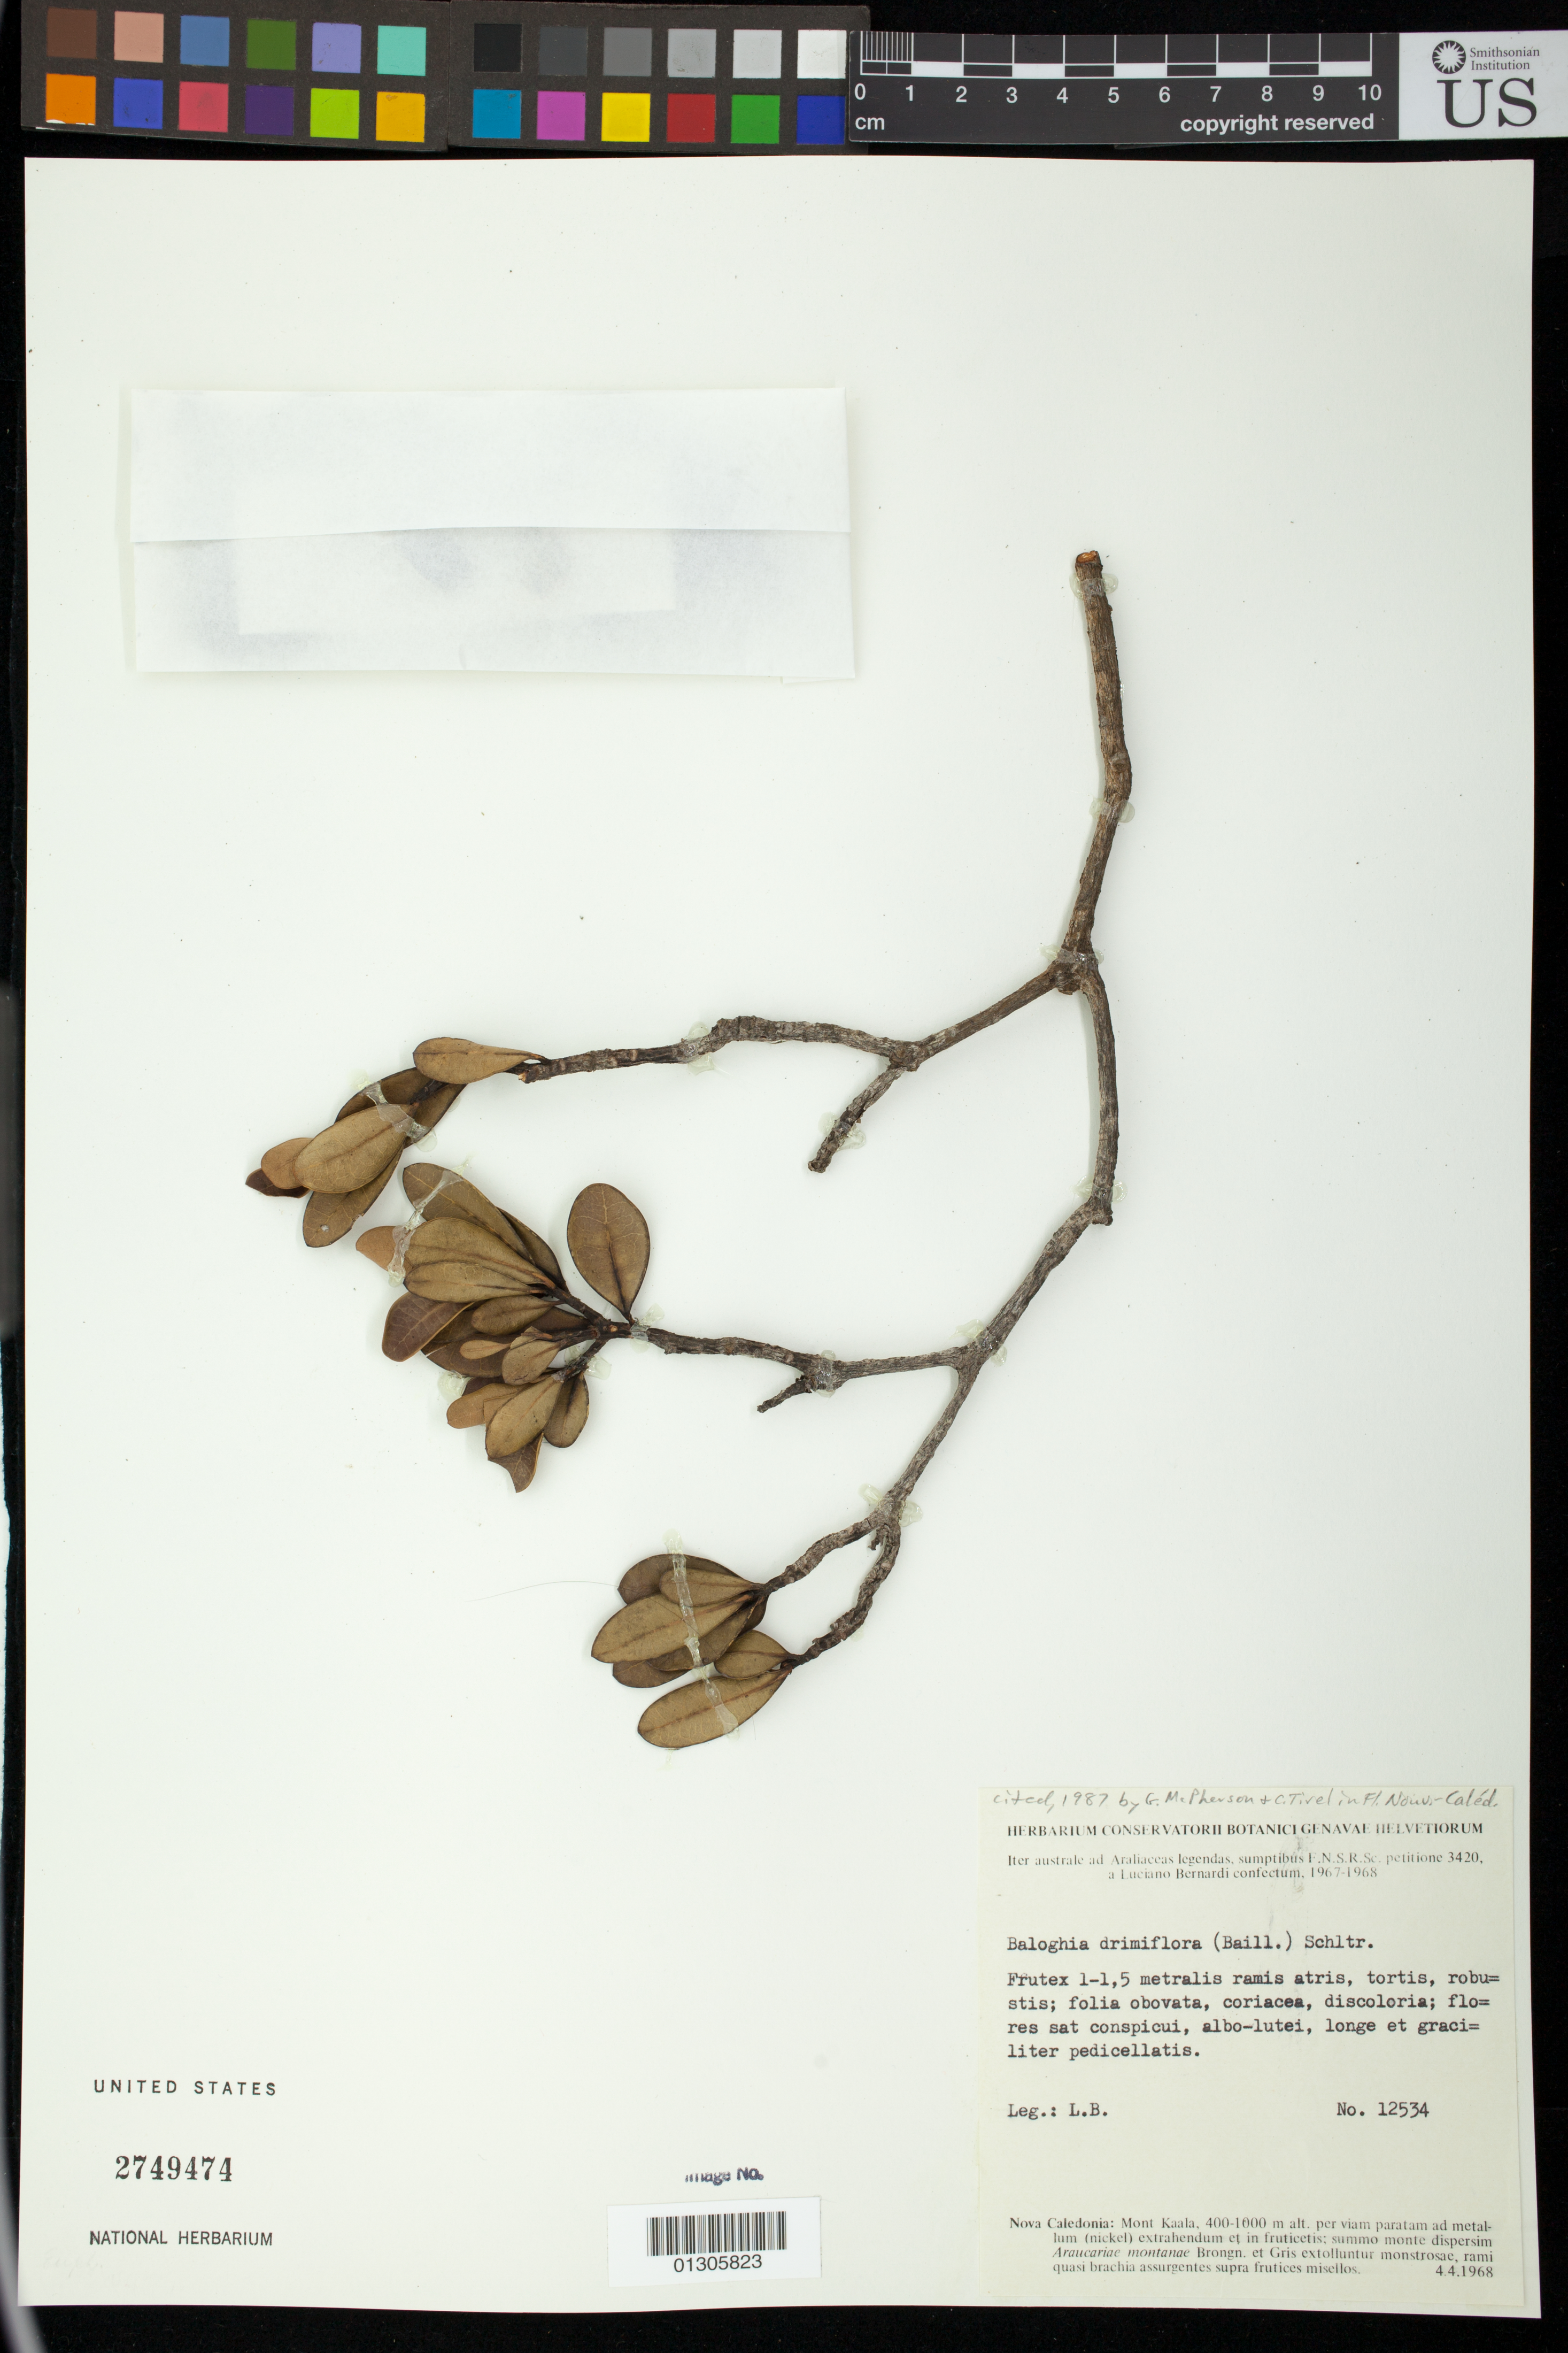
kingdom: Plantae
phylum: Tracheophyta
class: Magnoliopsida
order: Malpighiales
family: Euphorbiaceae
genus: Baloghia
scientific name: Baloghia deplanchei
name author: (Baill.) Pax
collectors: L. Bernardi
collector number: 12534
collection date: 1968-04-04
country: New Caledonia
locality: Mont Kaala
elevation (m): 400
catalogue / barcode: US 2749474